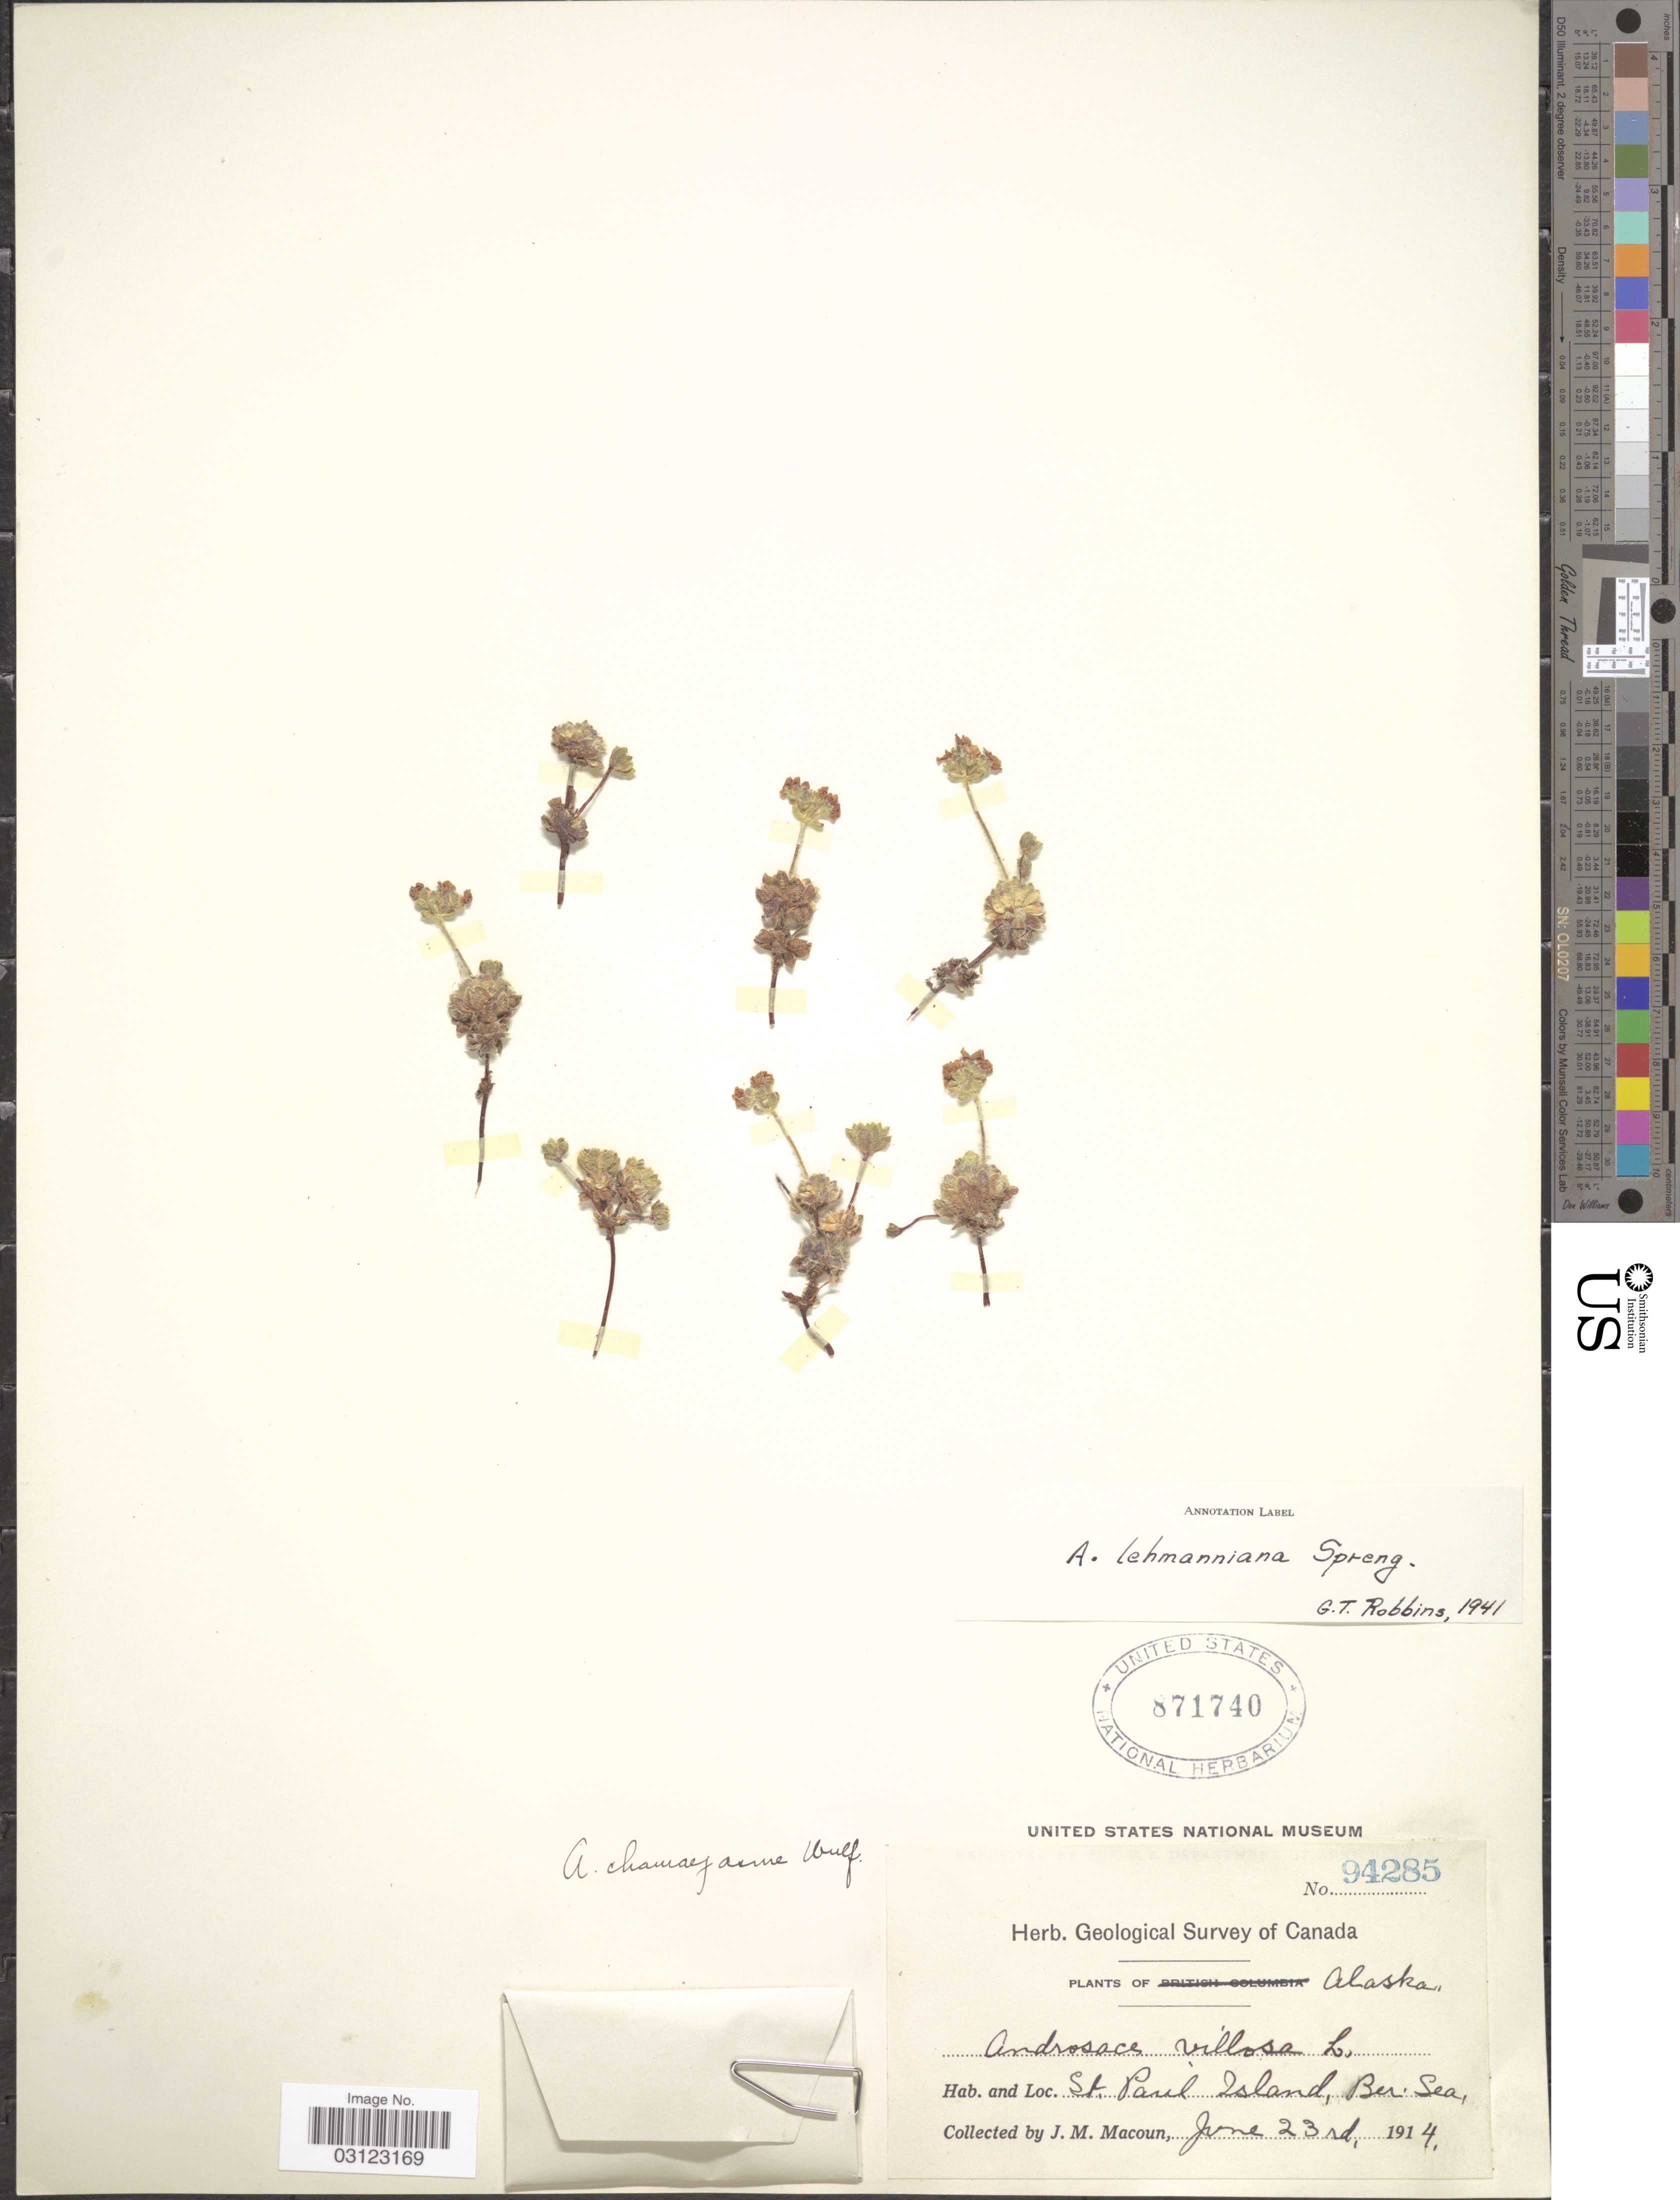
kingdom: Plantae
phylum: Tracheophyta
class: Magnoliopsida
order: Ericales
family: Primulaceae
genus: Androsace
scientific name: Androsace lehmanniana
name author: Spreng.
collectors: J. M. Macoun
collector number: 94285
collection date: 1914-06-23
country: United States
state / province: Alaska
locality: St. Paul Island, Ber. Sea.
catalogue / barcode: US 871740